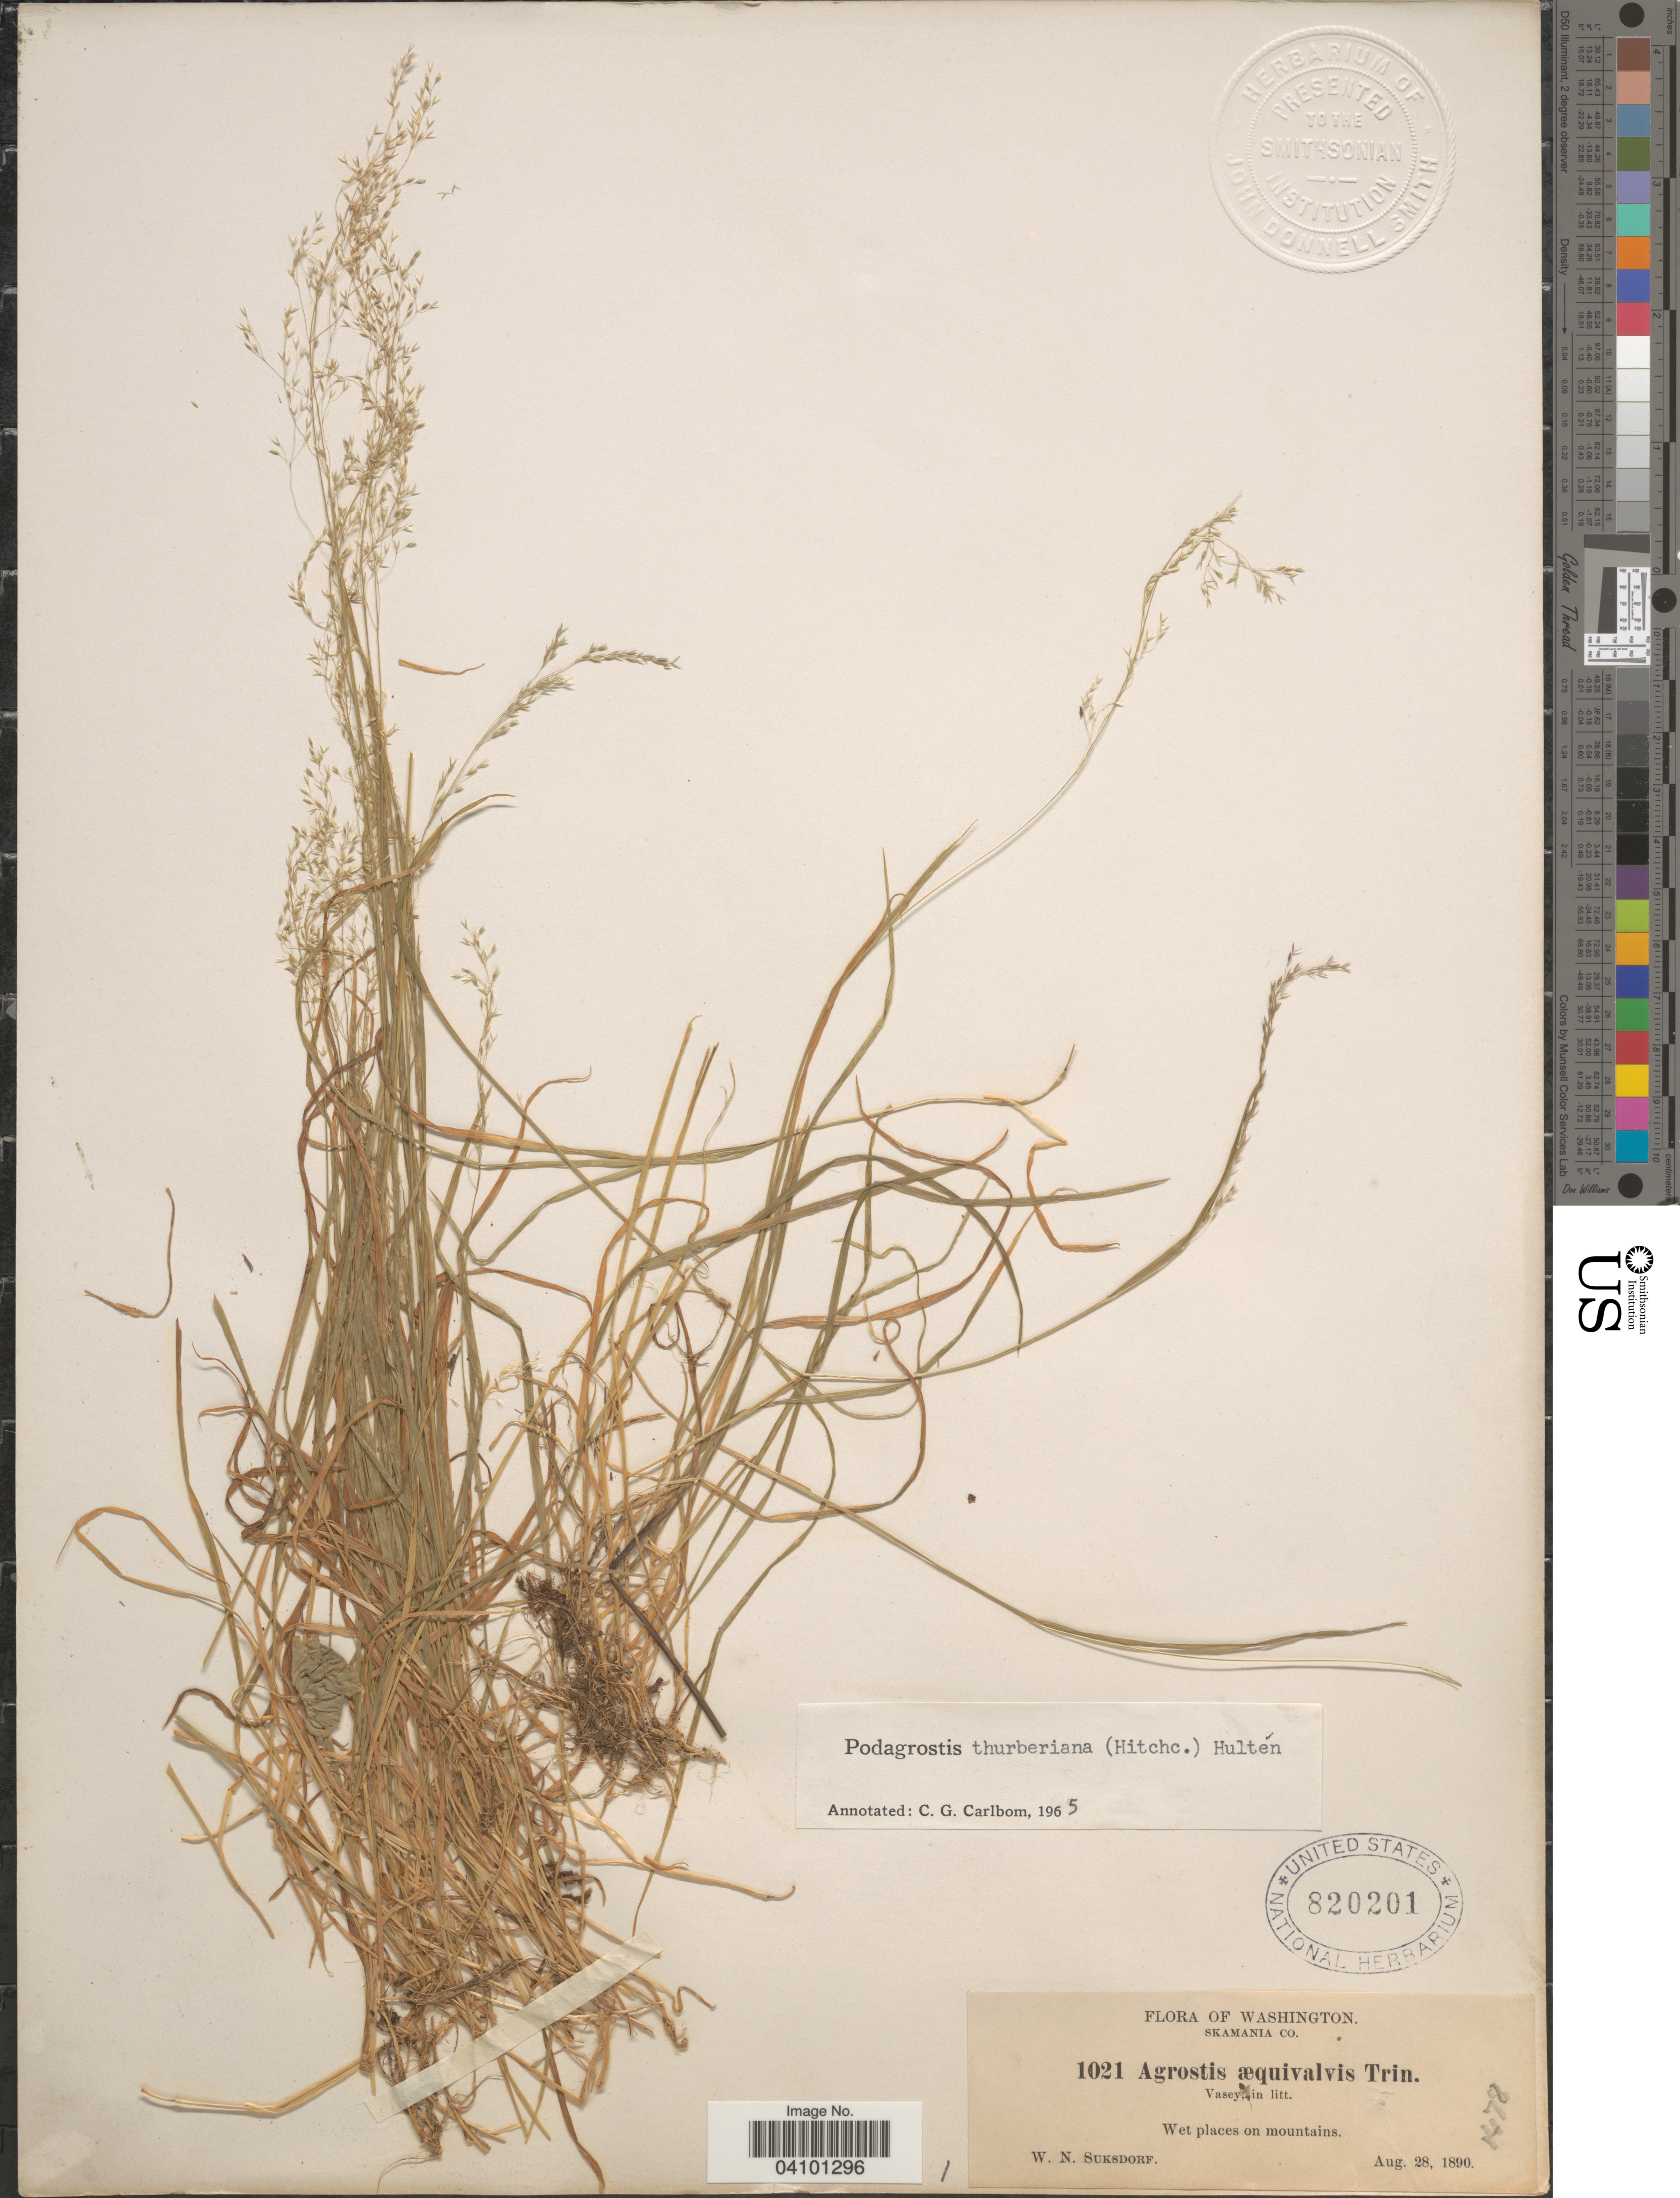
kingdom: Plantae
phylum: Tracheophyta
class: Liliopsida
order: Poales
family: Poaceae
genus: Podagrostis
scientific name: Podagrostis thurberiana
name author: Hitchc.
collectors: W. N. Suksdorf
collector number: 1021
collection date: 1890-08-28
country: United States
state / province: Washington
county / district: Skamania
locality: Skamania Co. Wet places on mountains.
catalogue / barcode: US 820201